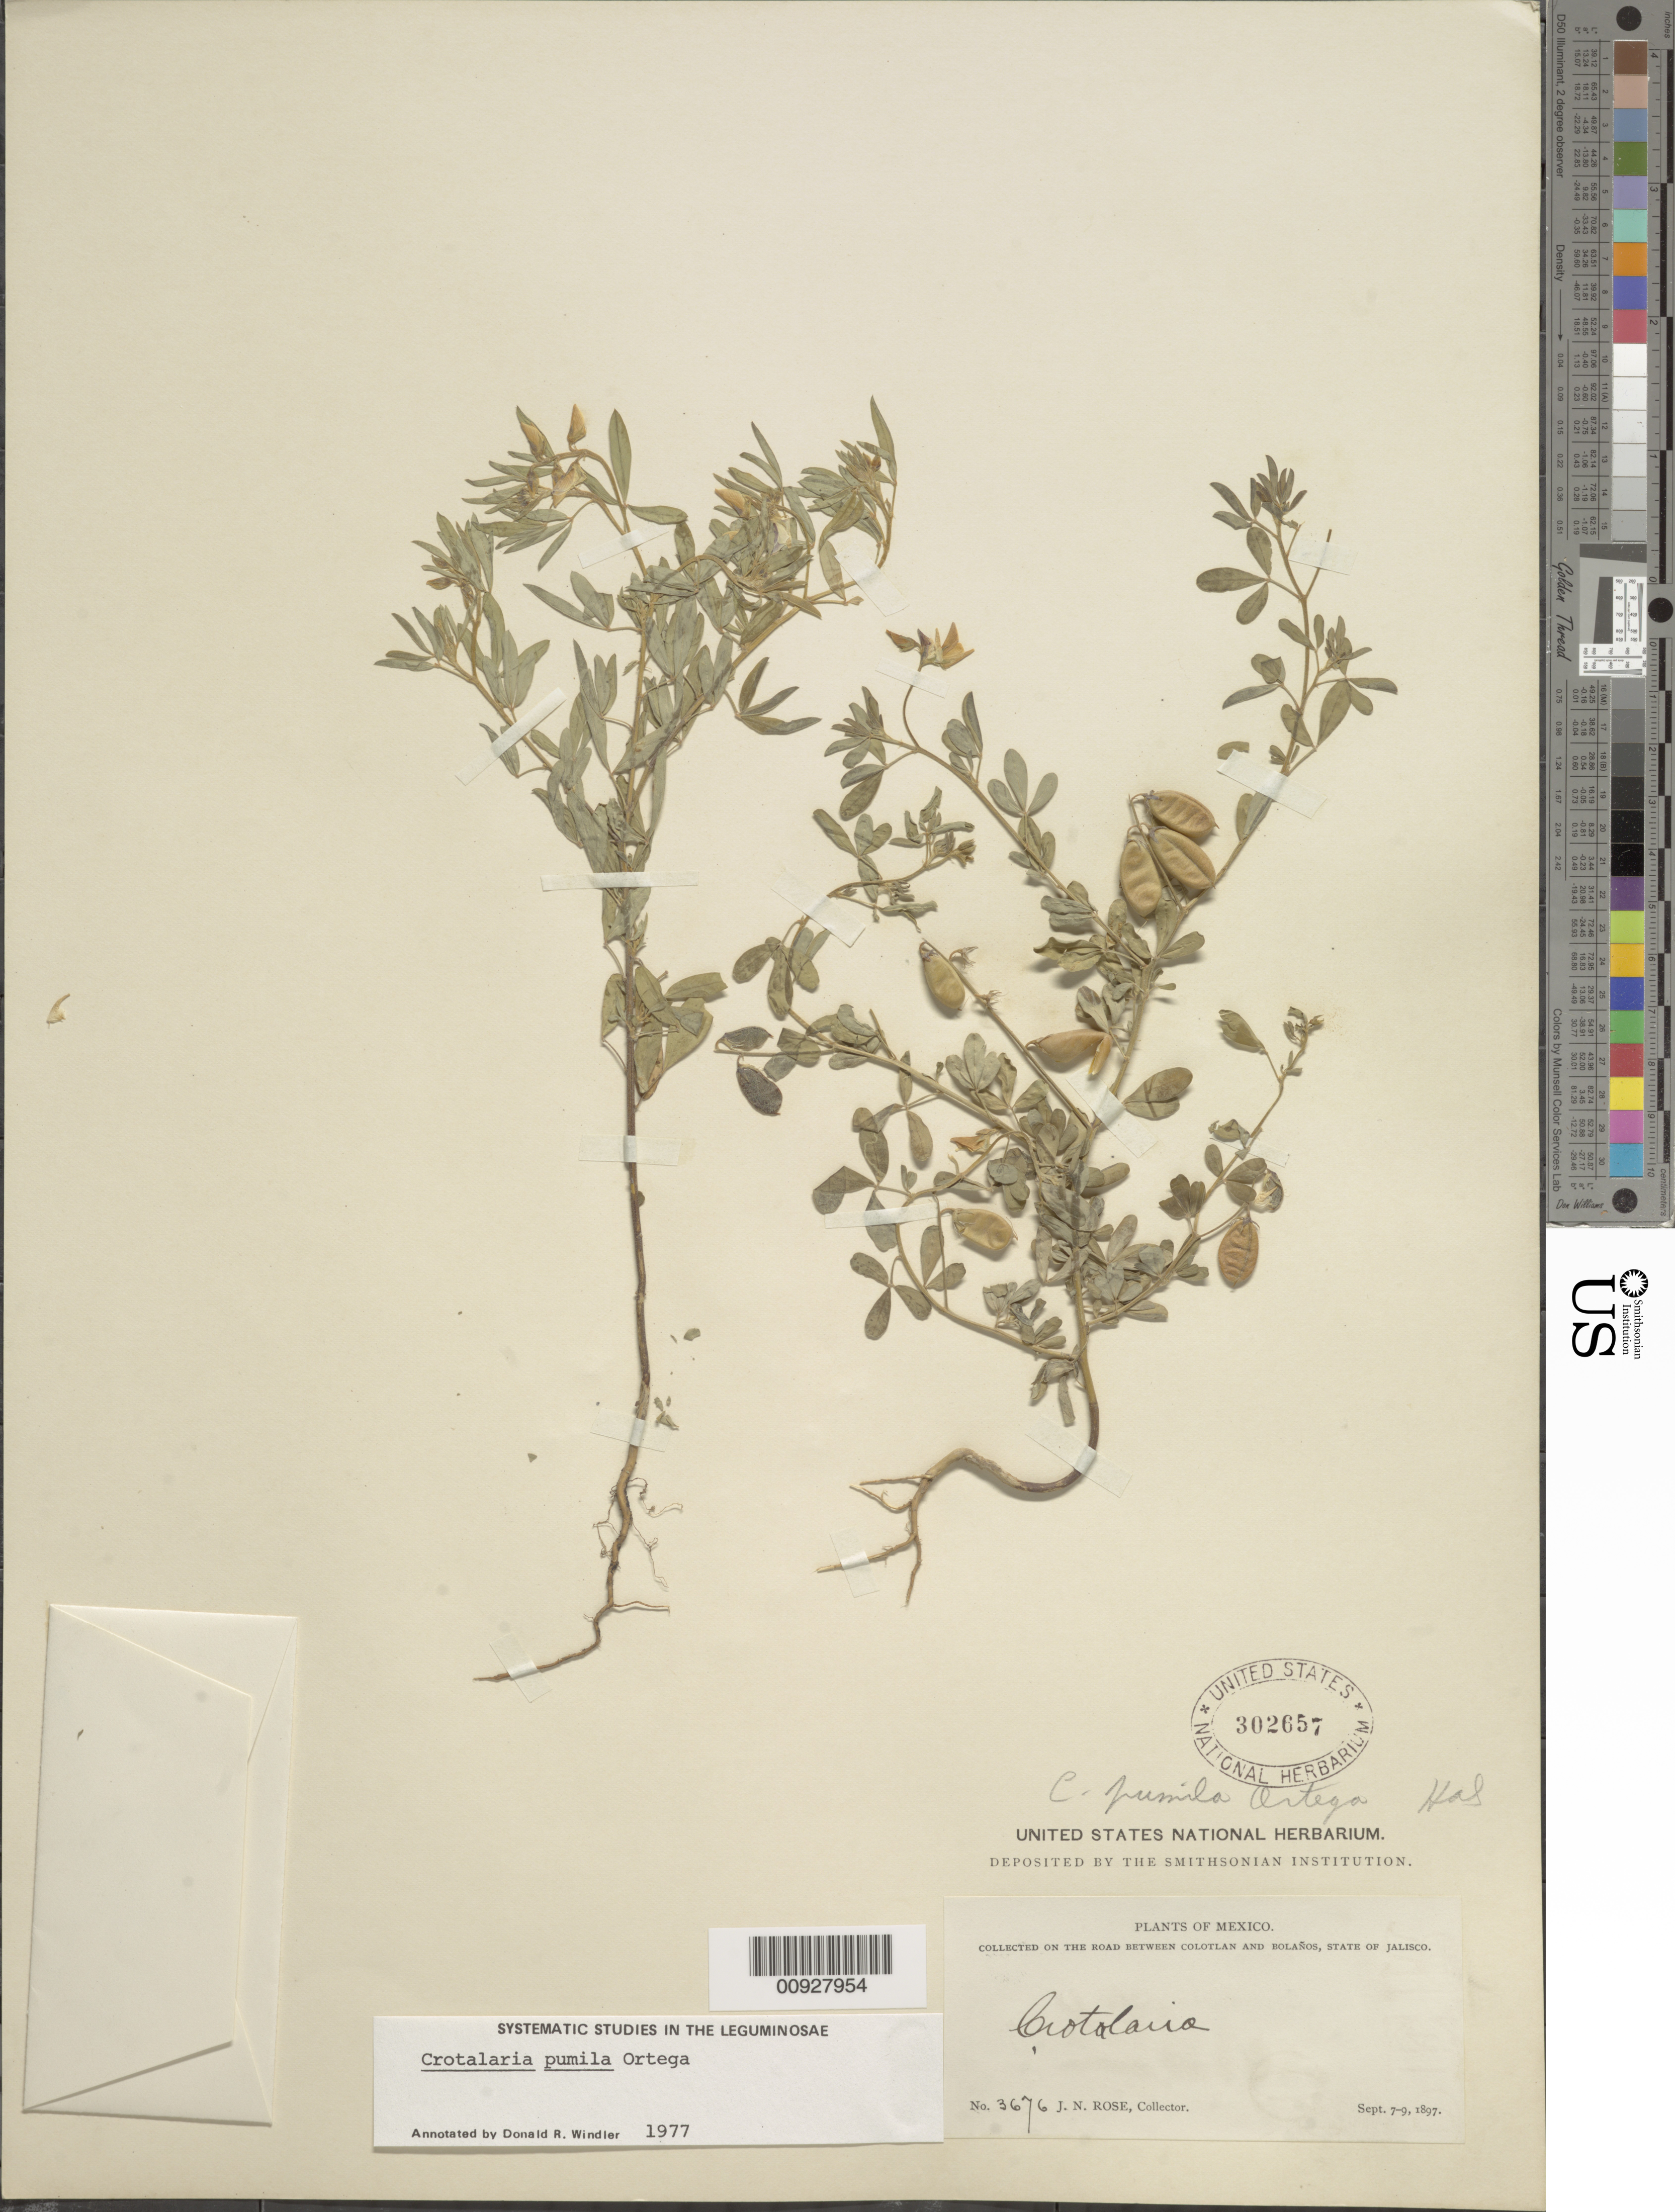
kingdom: Plantae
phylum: Tracheophyta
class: Magnoliopsida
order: Fabales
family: Fabaceae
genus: Crotalaria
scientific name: Crotalaria pumila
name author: Ortega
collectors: J. N. Rose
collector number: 3676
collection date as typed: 07 Sep 1897 to 09 Sep 1897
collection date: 1897-09-07/1897-09-09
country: Mexico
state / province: Jalisco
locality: On the road between Colotlan and Bolaños, State of Jalisco.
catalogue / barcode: US 302657